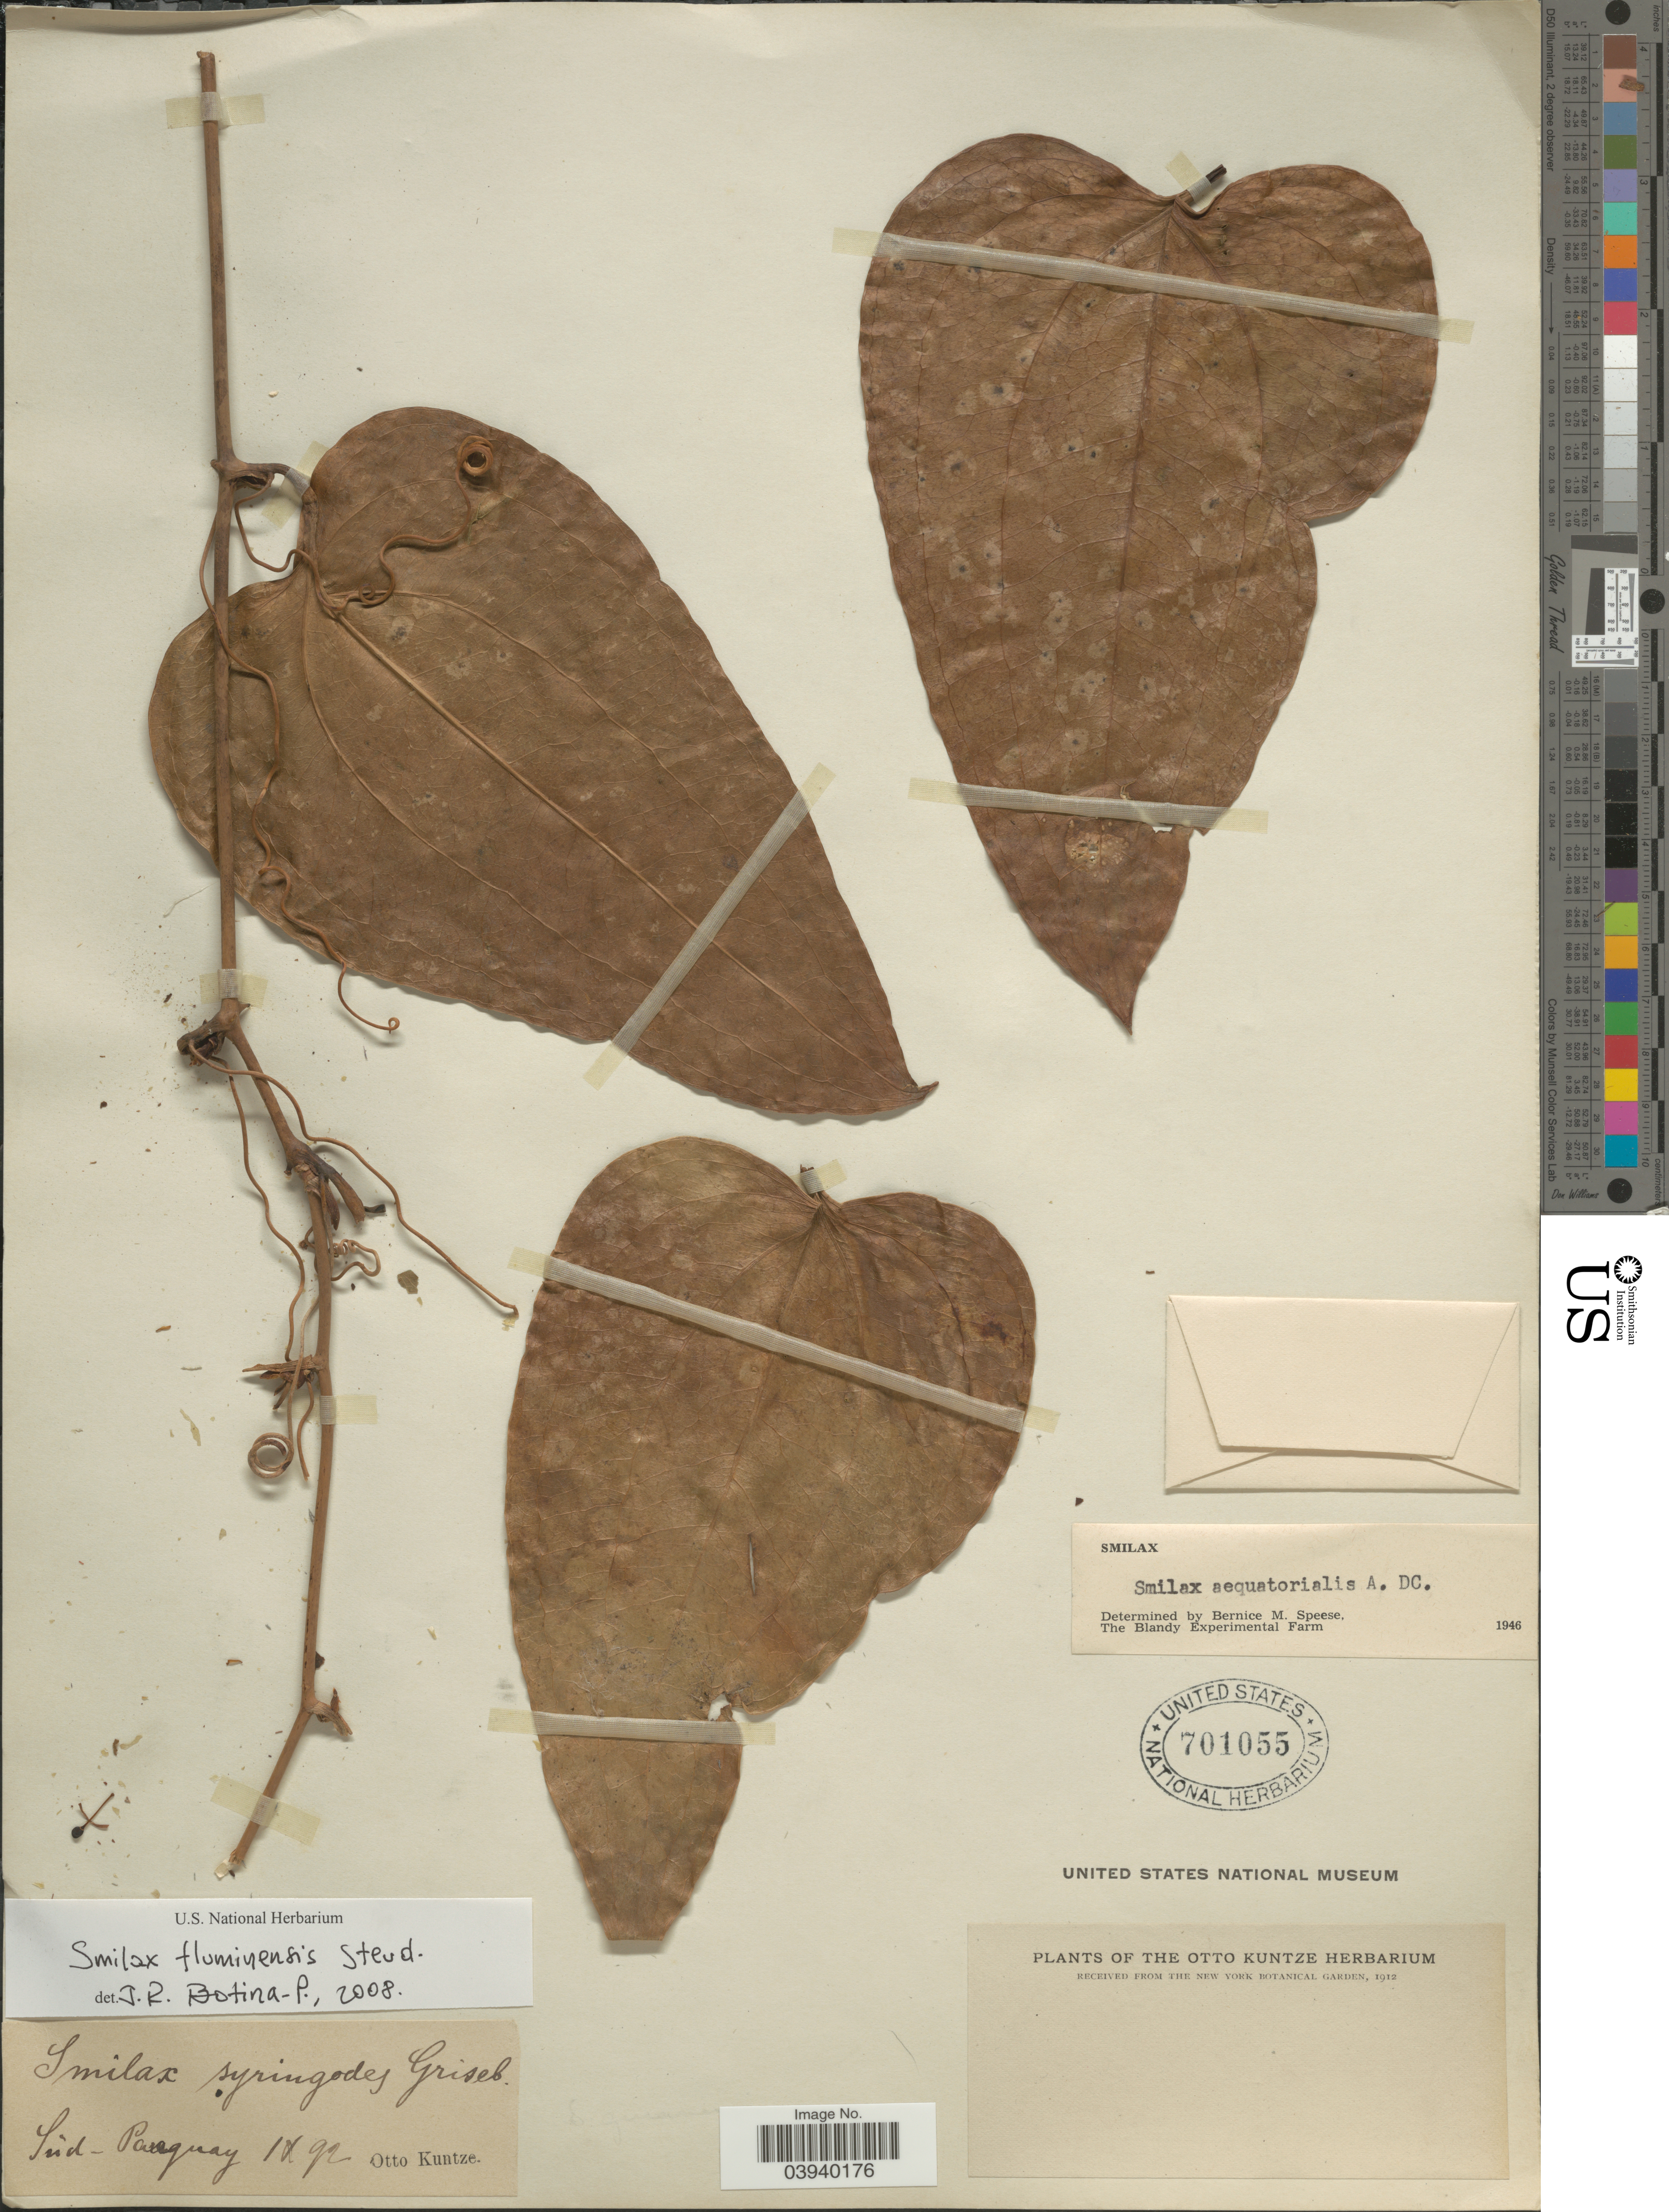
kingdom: Plantae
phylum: Tracheophyta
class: Liliopsida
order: Liliales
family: Smilacaceae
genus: Smilax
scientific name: Smilax fluminensis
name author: Steud.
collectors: C.E.O. Kuntze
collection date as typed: Transcribed d/m/y: /9/92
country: Paraguay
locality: Süd-Paraguay.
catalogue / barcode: US 701055